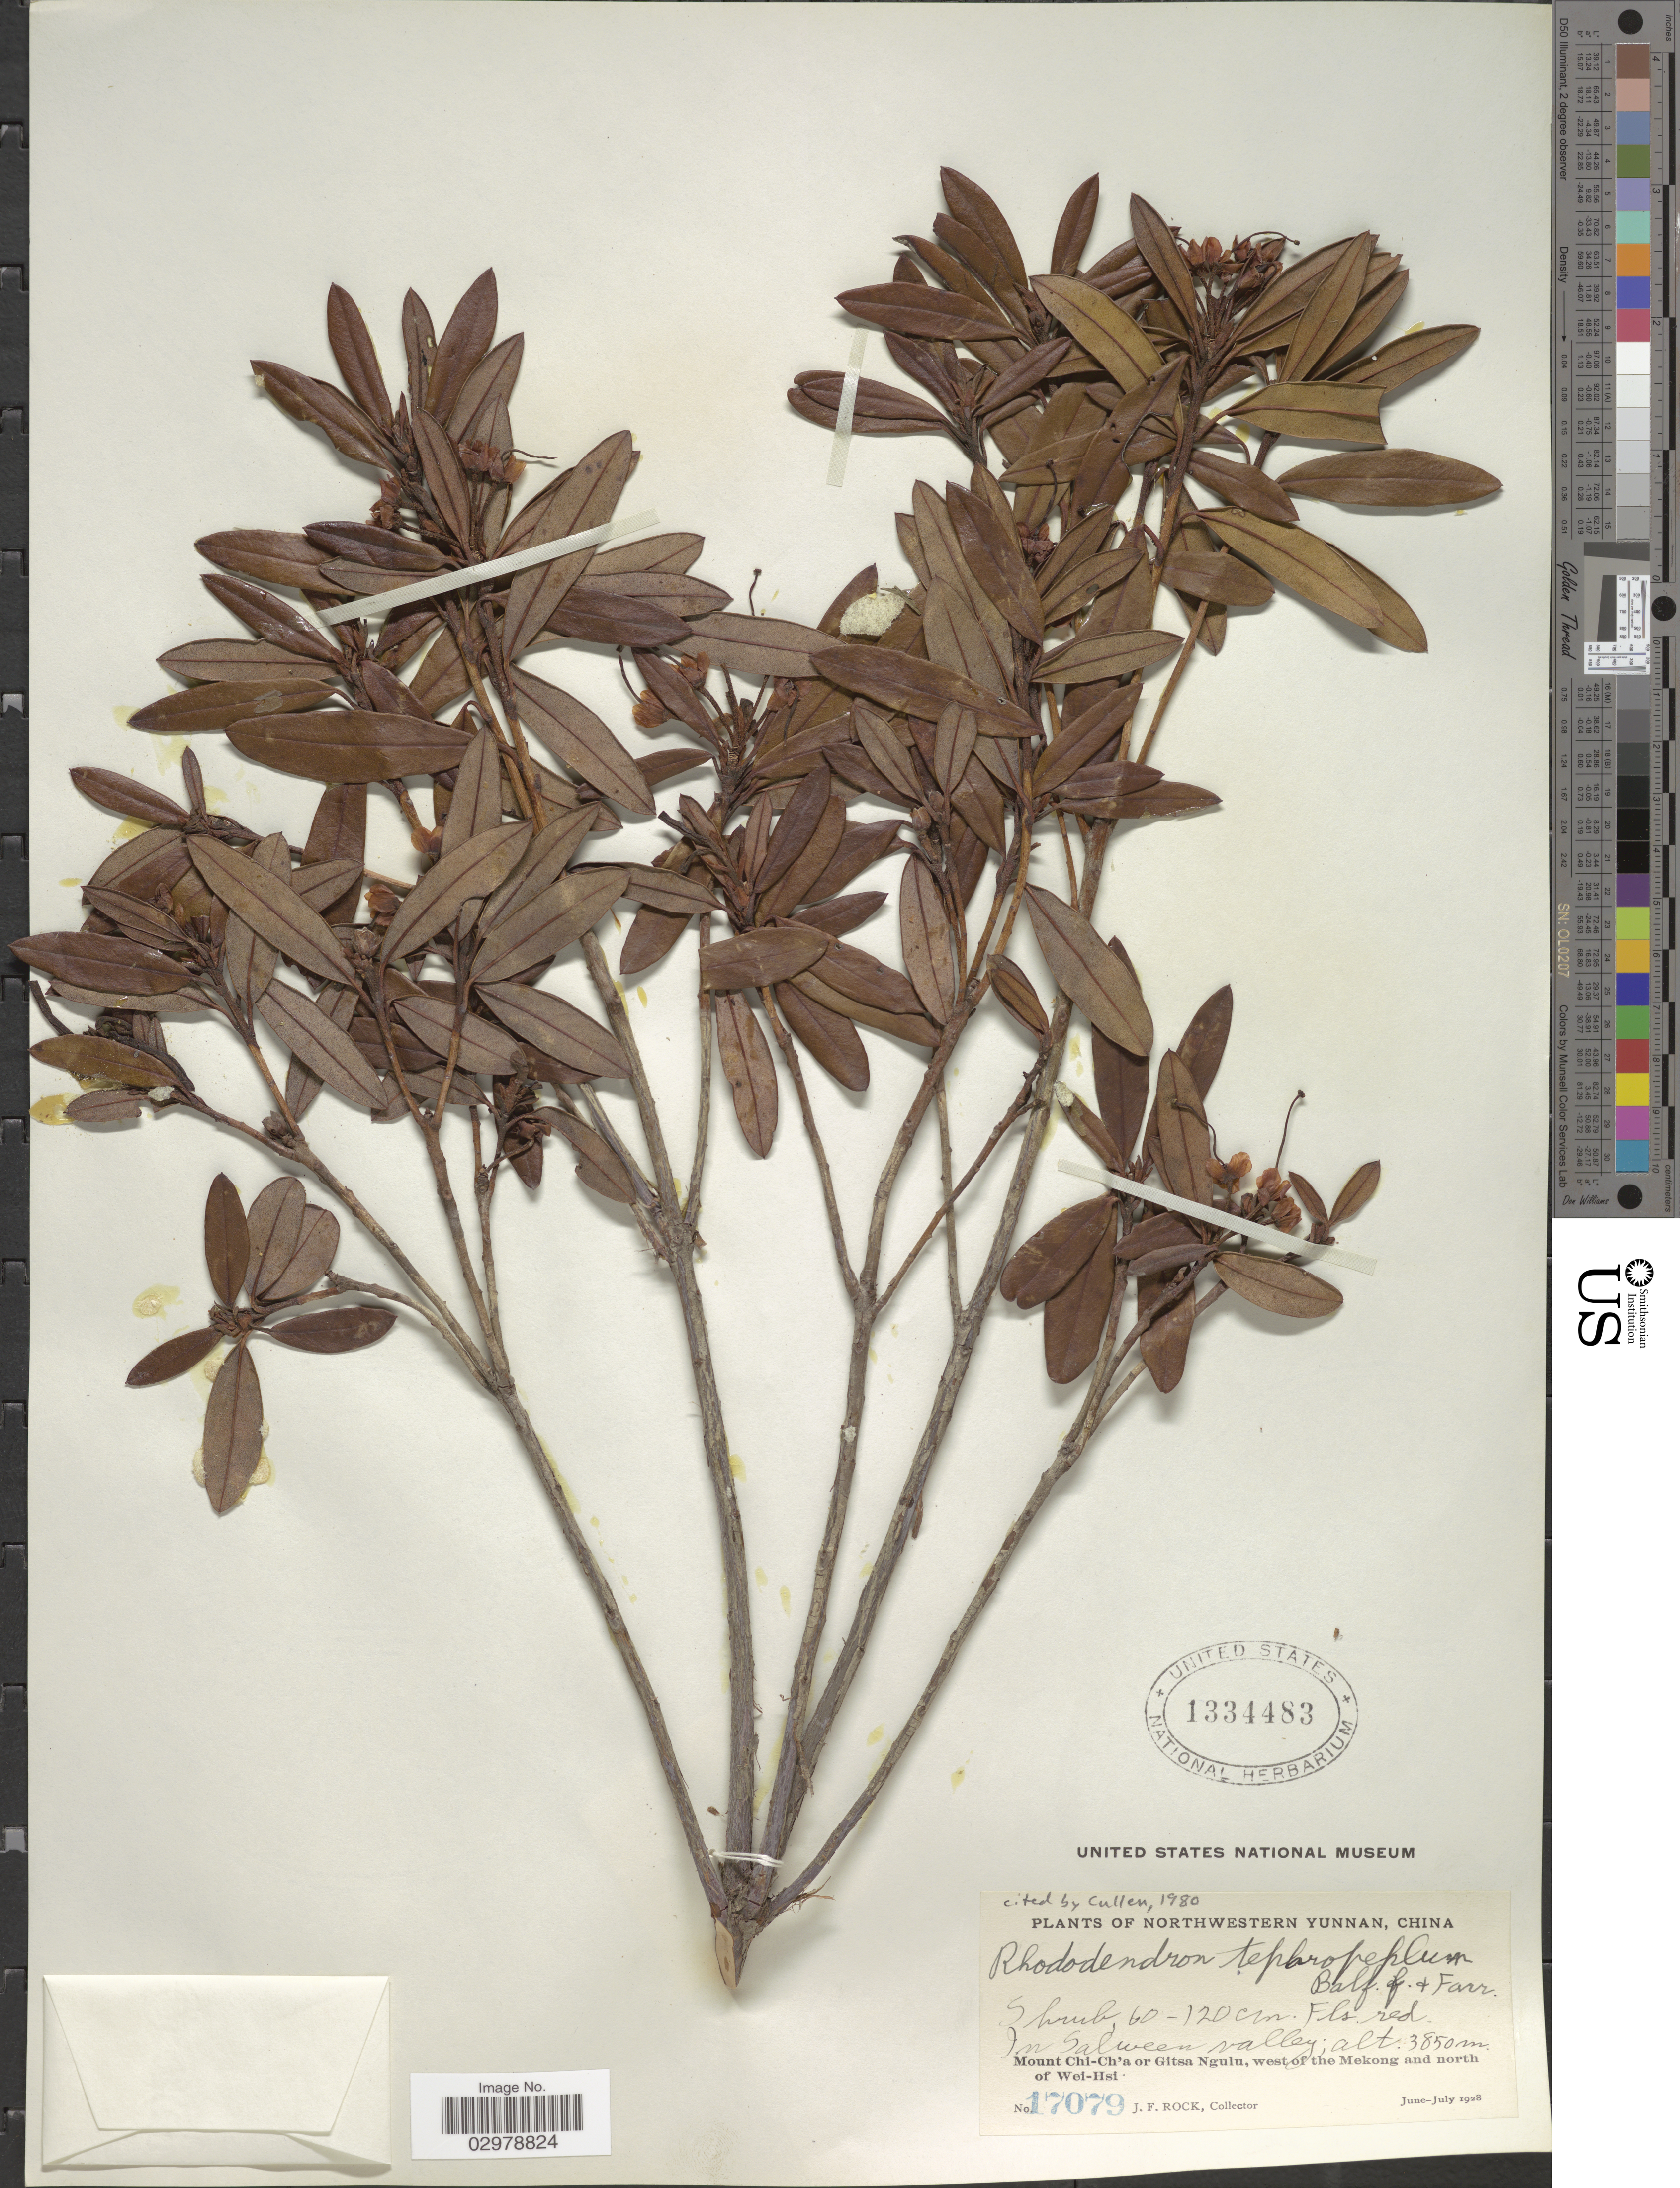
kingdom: Plantae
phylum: Tracheophyta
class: Magnoliopsida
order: Ericales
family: Ericaceae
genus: Rhododendron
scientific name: Rhododendron tephropeplum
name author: Balf. f. & Farrer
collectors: J. Rock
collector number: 17079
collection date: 1928-06/1928-07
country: China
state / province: Yunnan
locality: Northwestern Yunnan. In Salween valley. Mount Chi-Ch'a or Gitsa Ngulu, west of the Mekong and north of Wei-Hsi.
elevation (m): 3850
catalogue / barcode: US 1334483